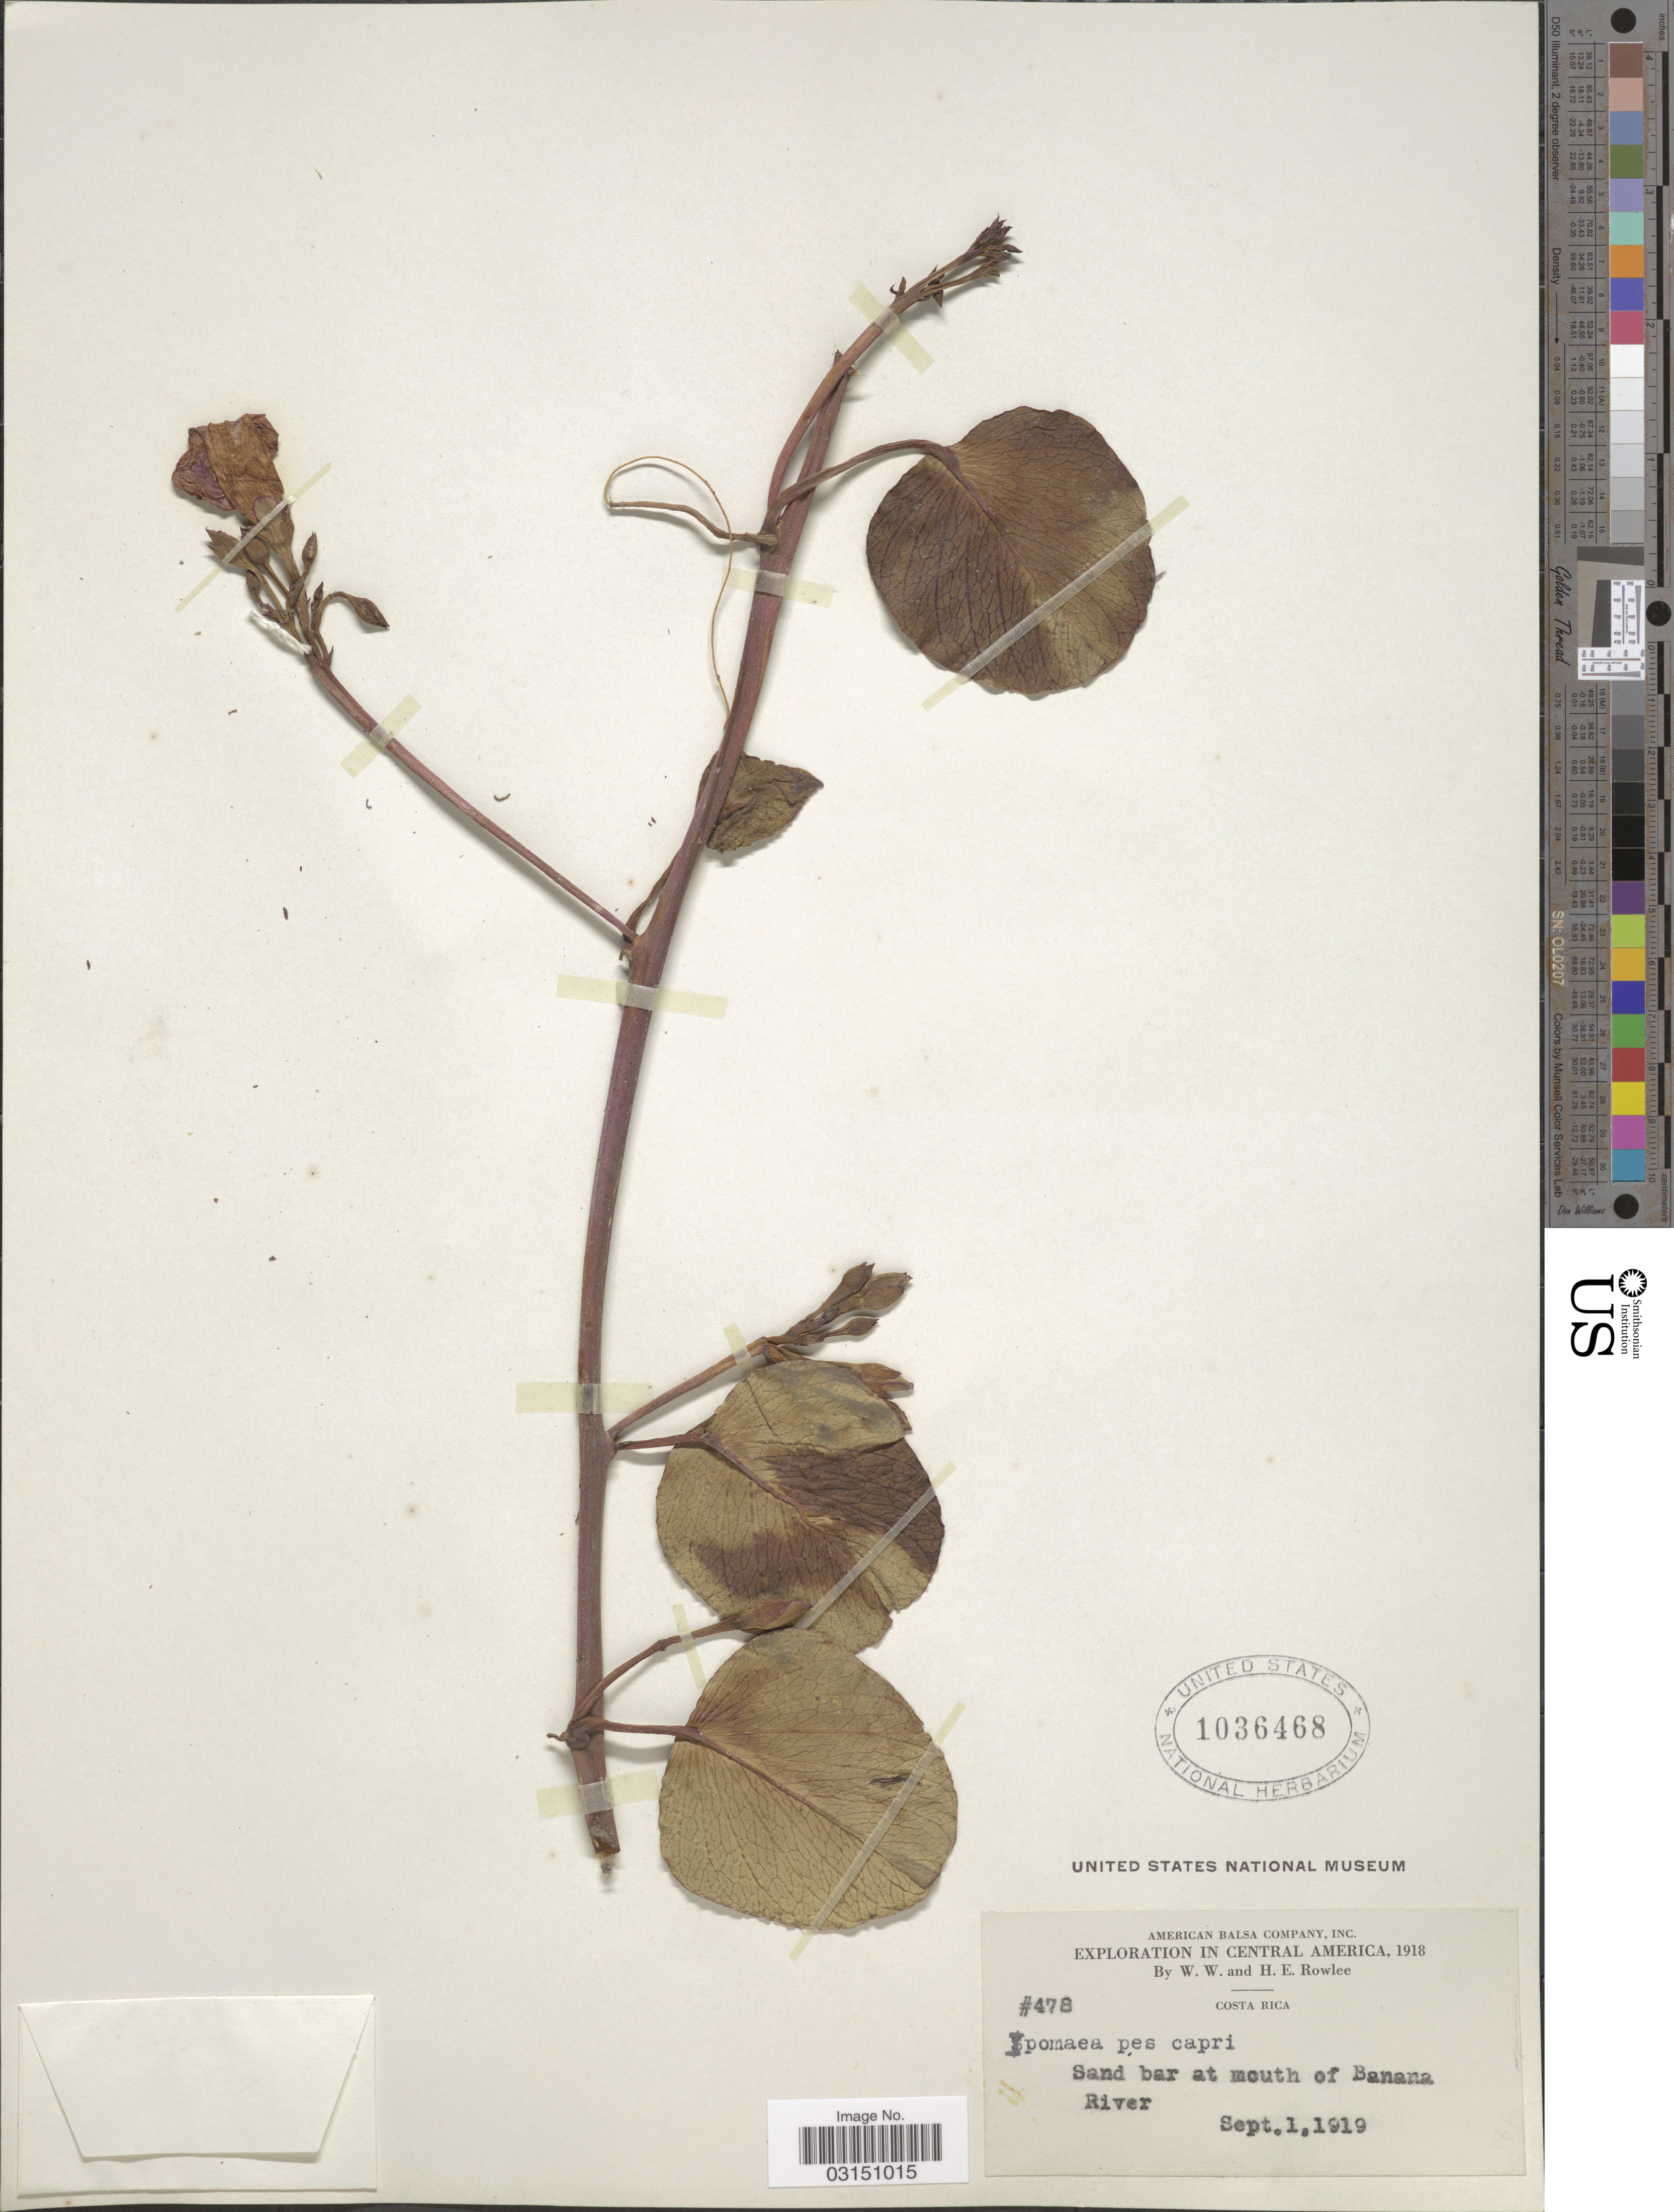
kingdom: Plantae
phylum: Tracheophyta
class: Magnoliopsida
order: Solanales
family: Convolvulaceae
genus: Ipomoea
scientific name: Ipomoea pes-caprae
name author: (L.) R. Br.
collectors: W. W. Rowlee & H. E. Rowlee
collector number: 478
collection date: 1919-09-01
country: Costa Rica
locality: Sand bar at mouth of Banana River.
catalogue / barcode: US 1036468